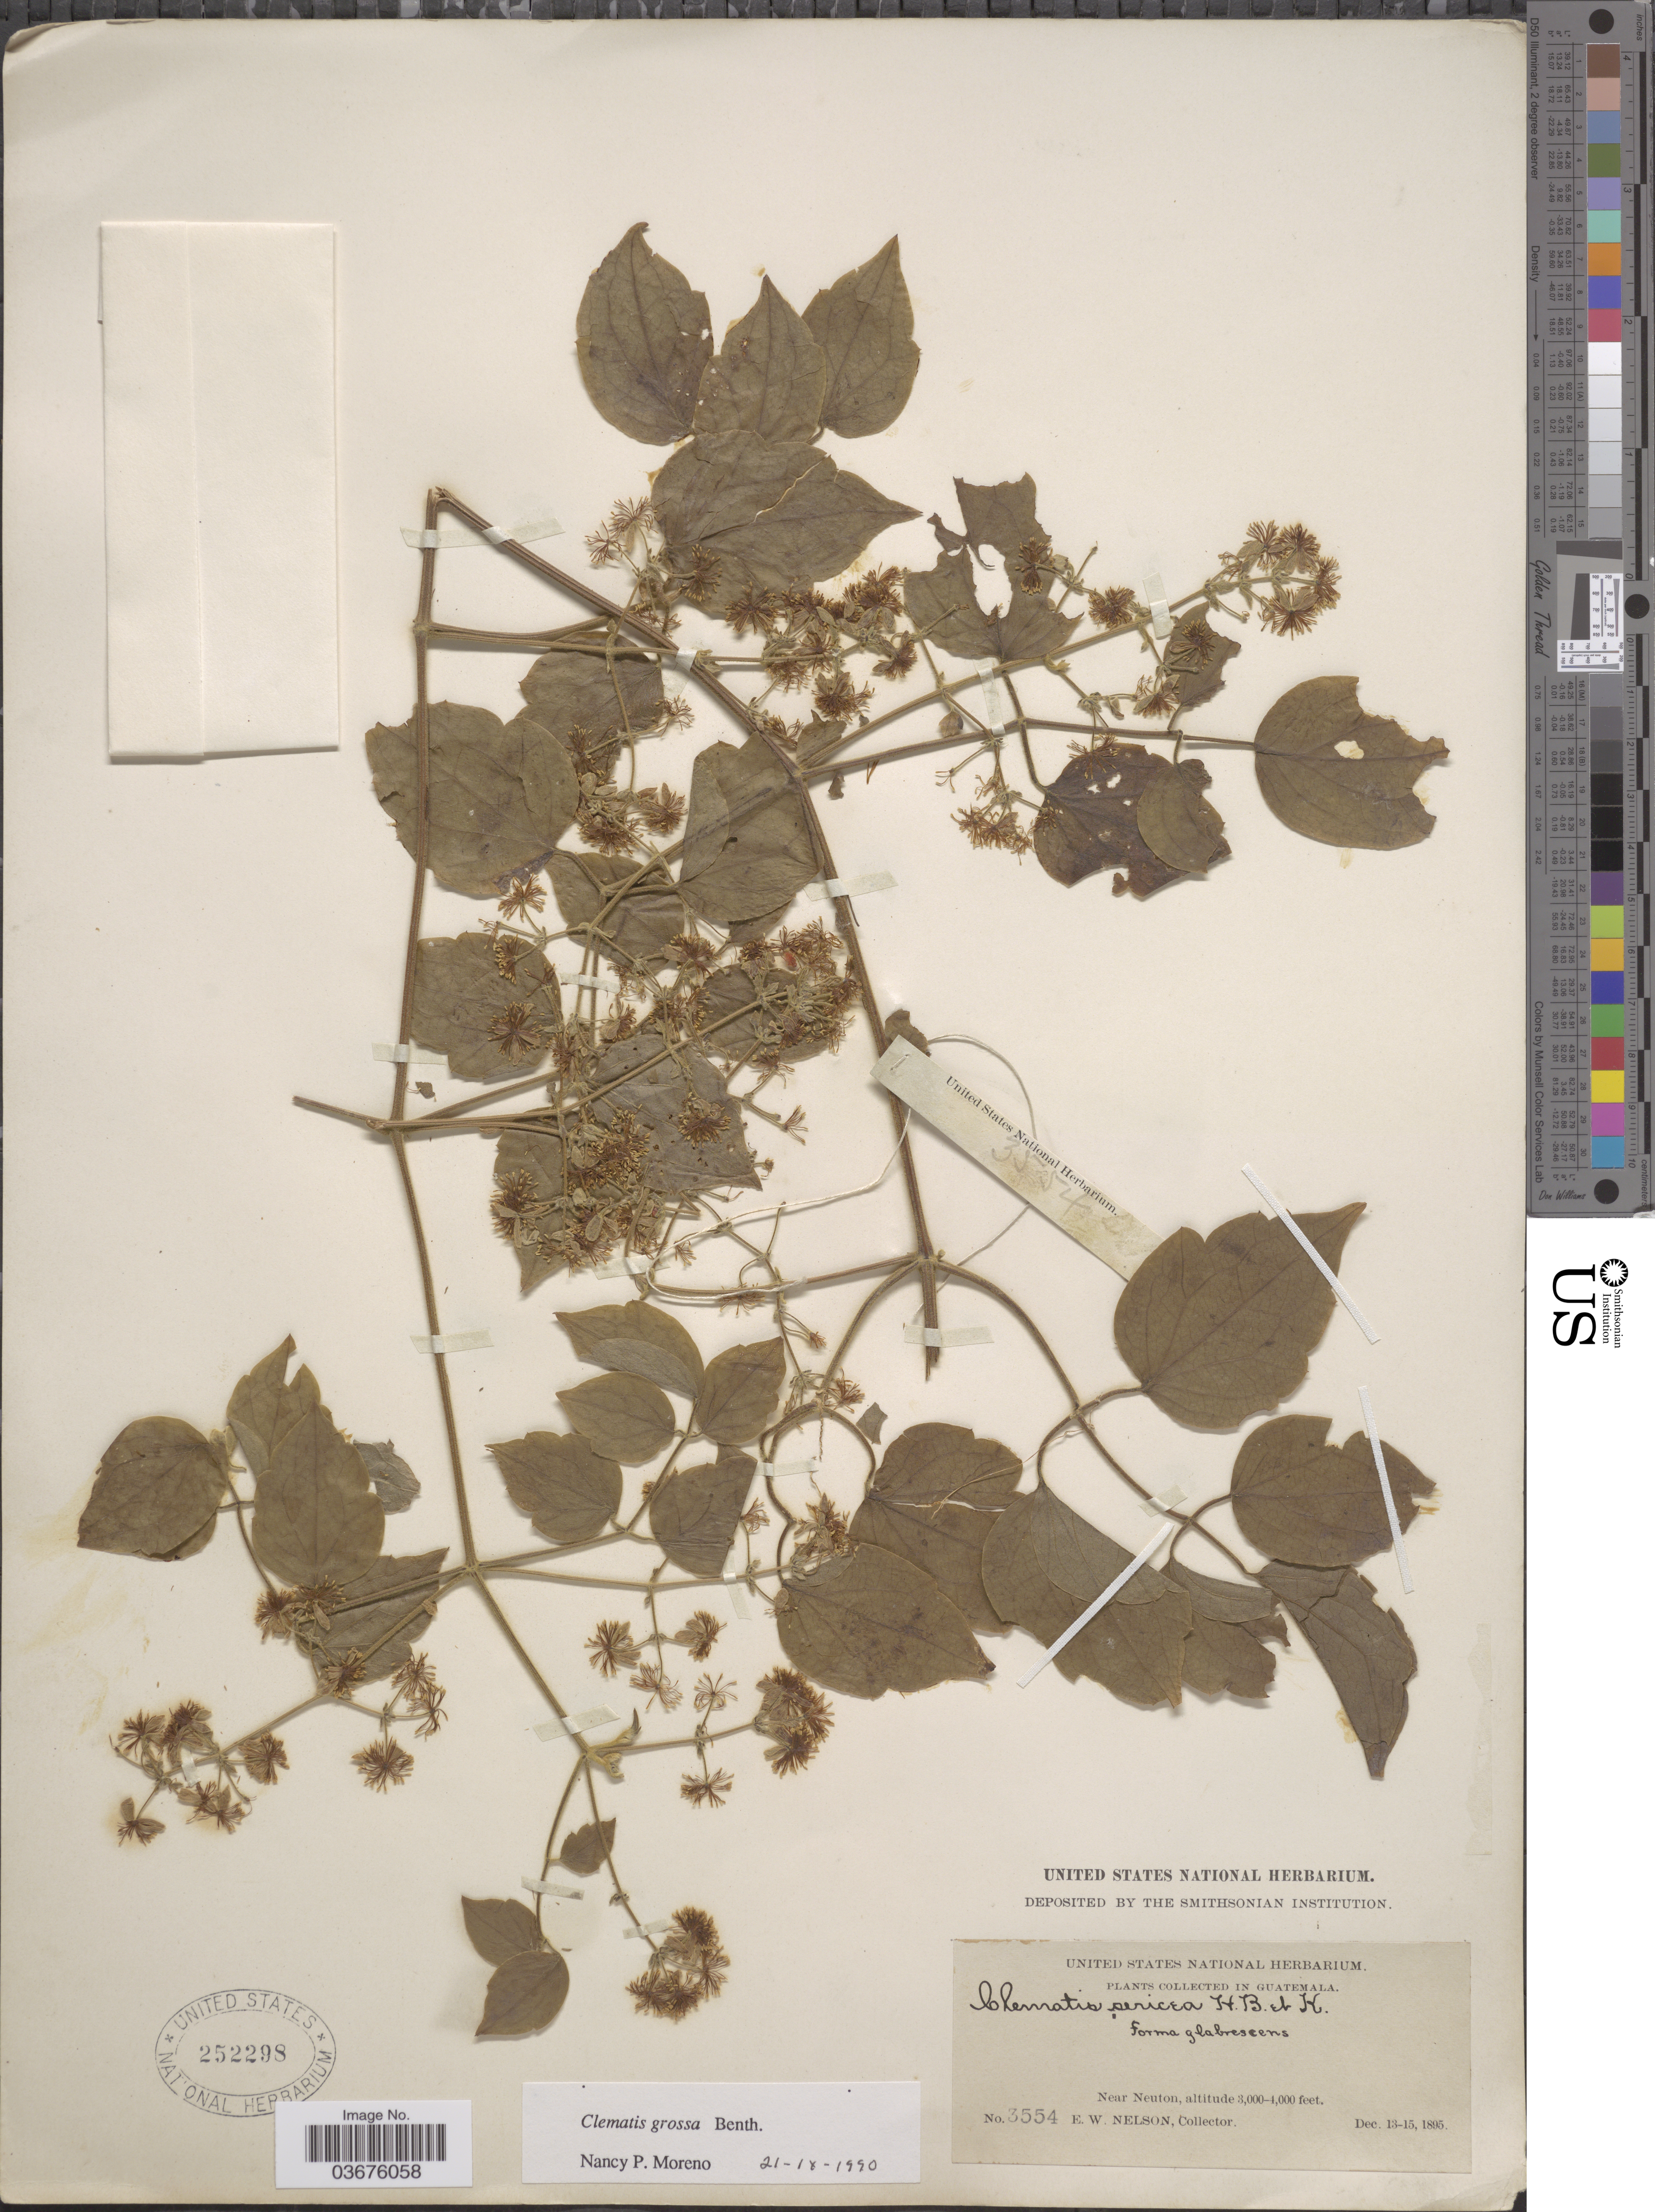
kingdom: Plantae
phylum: Tracheophyta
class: Magnoliopsida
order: Ranunculales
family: Ranunculaceae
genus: Clematis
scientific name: Clematis grossa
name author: Benth.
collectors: E. W. Nelson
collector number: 3554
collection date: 1895-12-13/1895-12-15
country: Guatemala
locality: Near Neuton.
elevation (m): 914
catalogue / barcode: US 252298